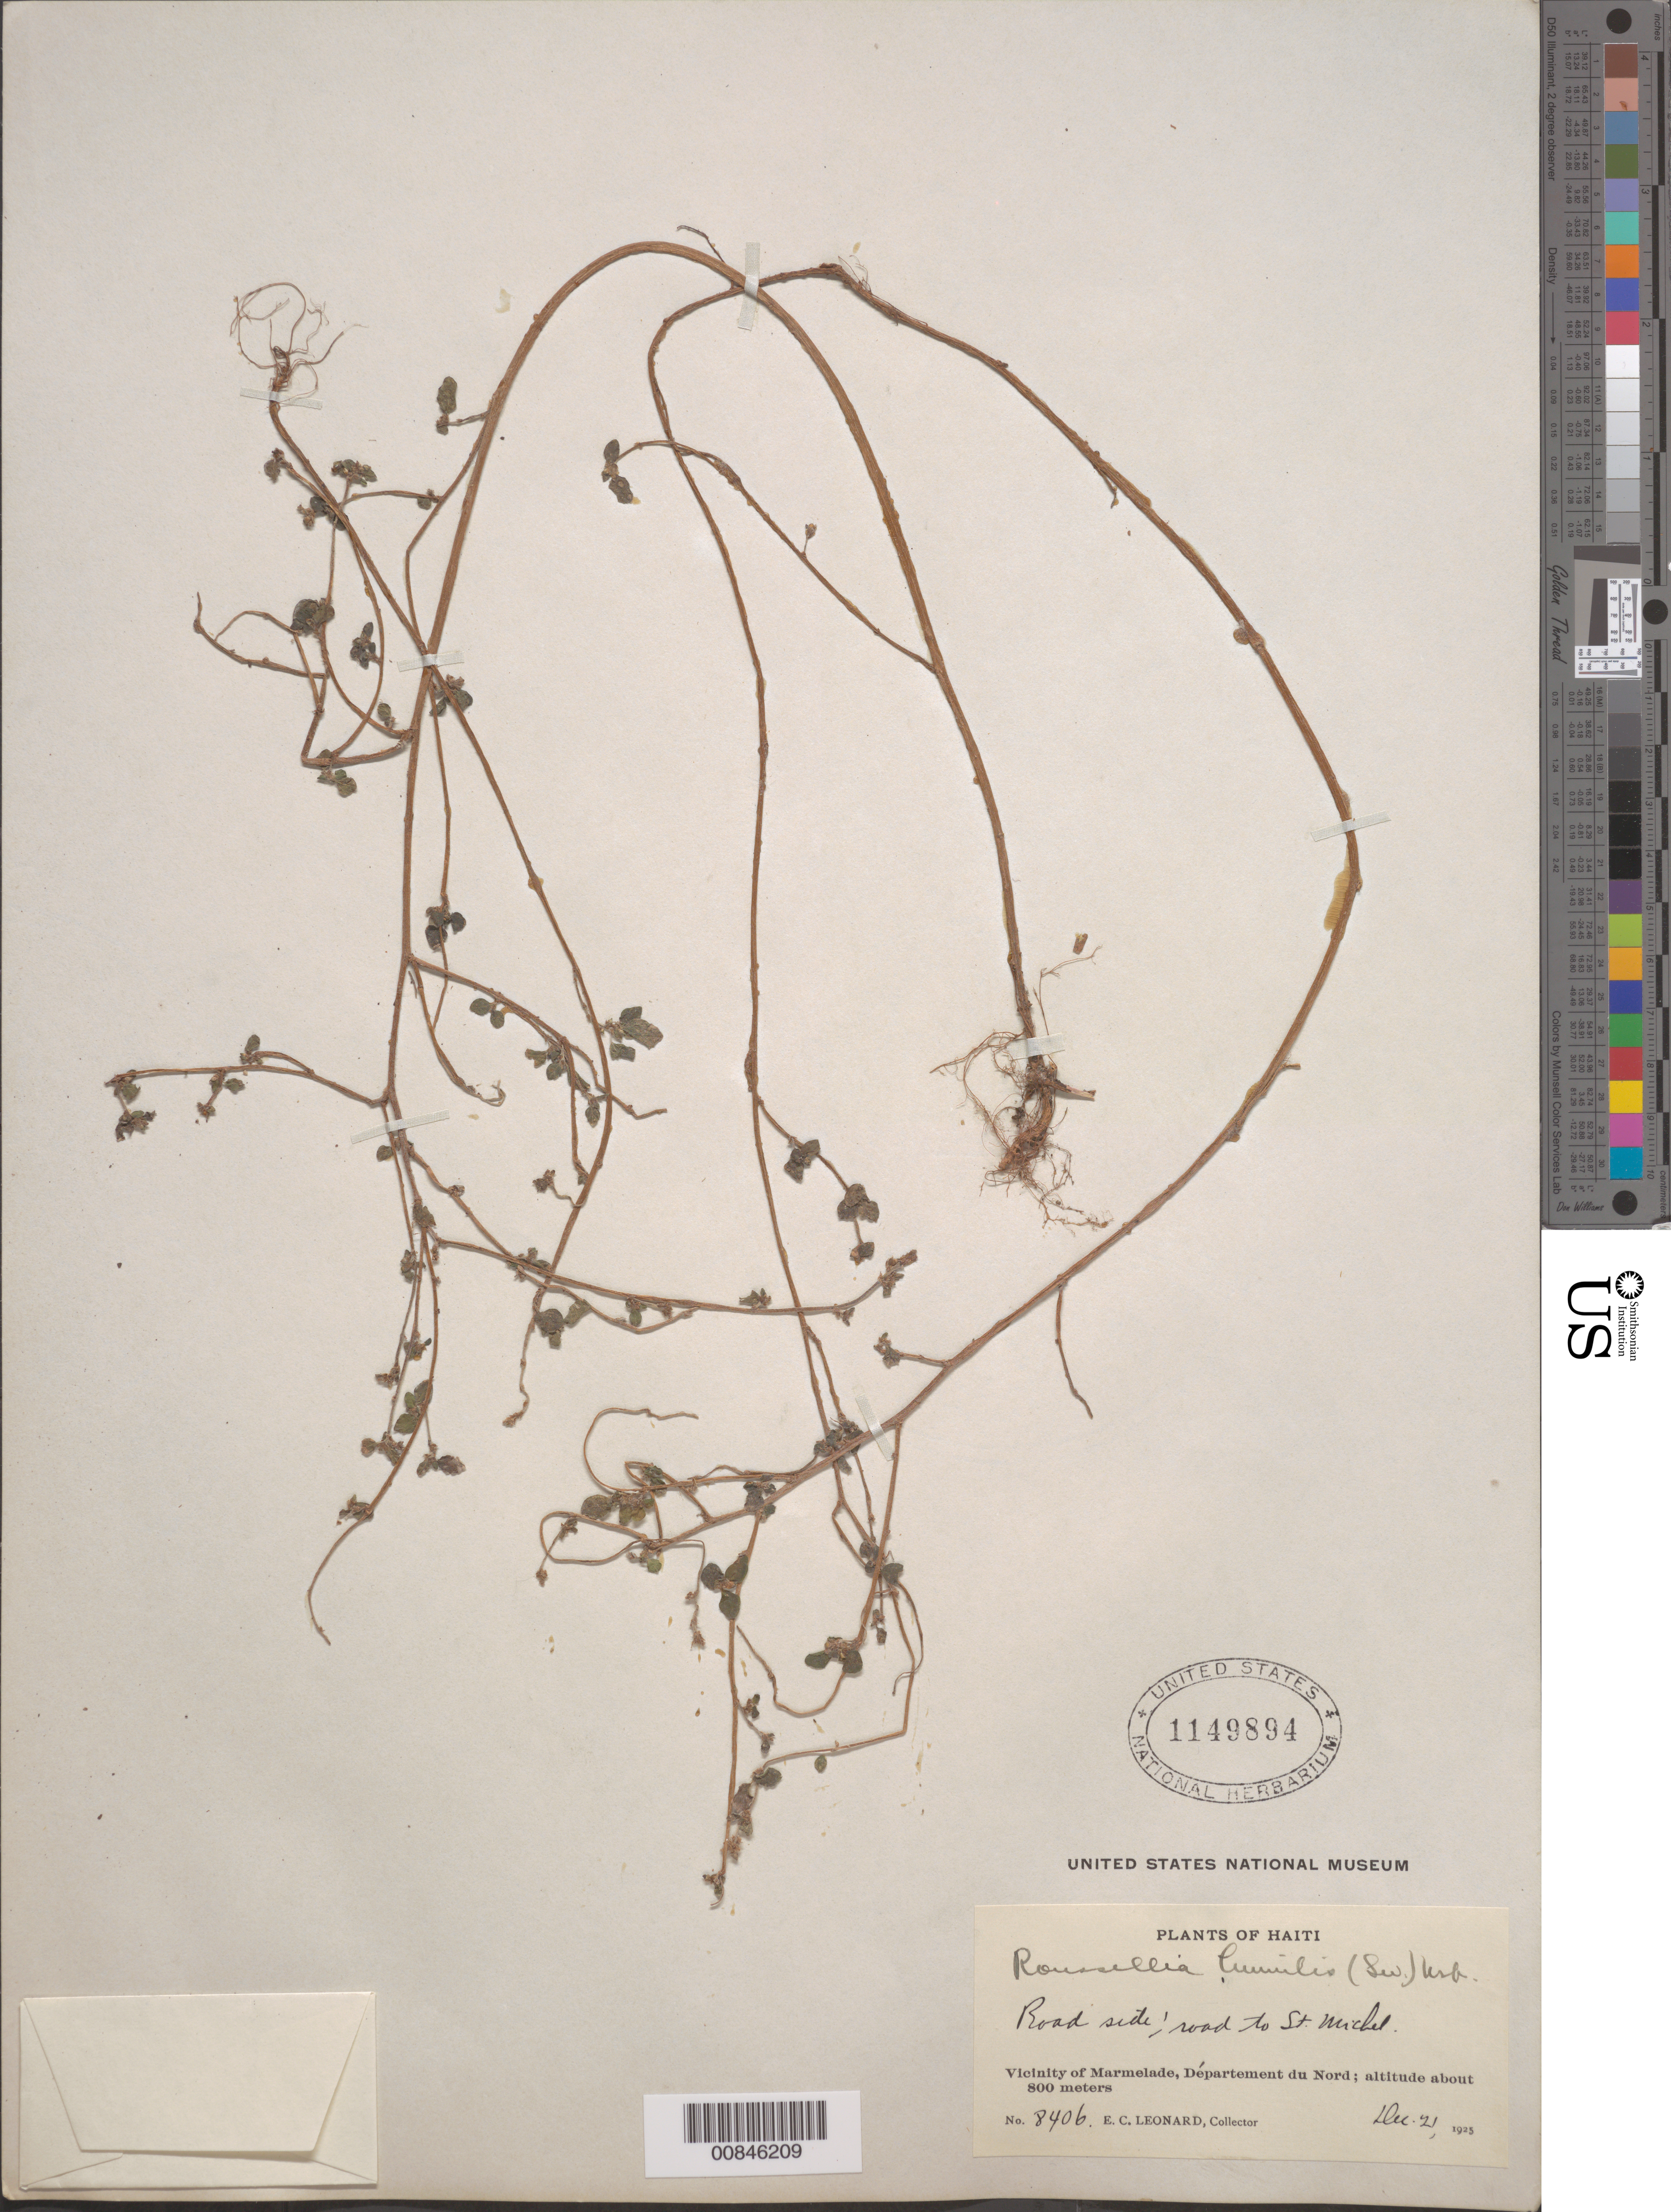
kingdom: Plantae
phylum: Tracheophyta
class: Magnoliopsida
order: Rosales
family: Urticaceae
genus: Rousselia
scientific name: Rousselia humilis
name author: (Sw.) Urb.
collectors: E. C. Leonard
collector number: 8406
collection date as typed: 21 Dec 1925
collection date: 1925-12-21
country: Haiti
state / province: Nord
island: Hispaniola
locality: Vicinity of Marmelade, road to St. Michel.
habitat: Road side.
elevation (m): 800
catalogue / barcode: US 1149894